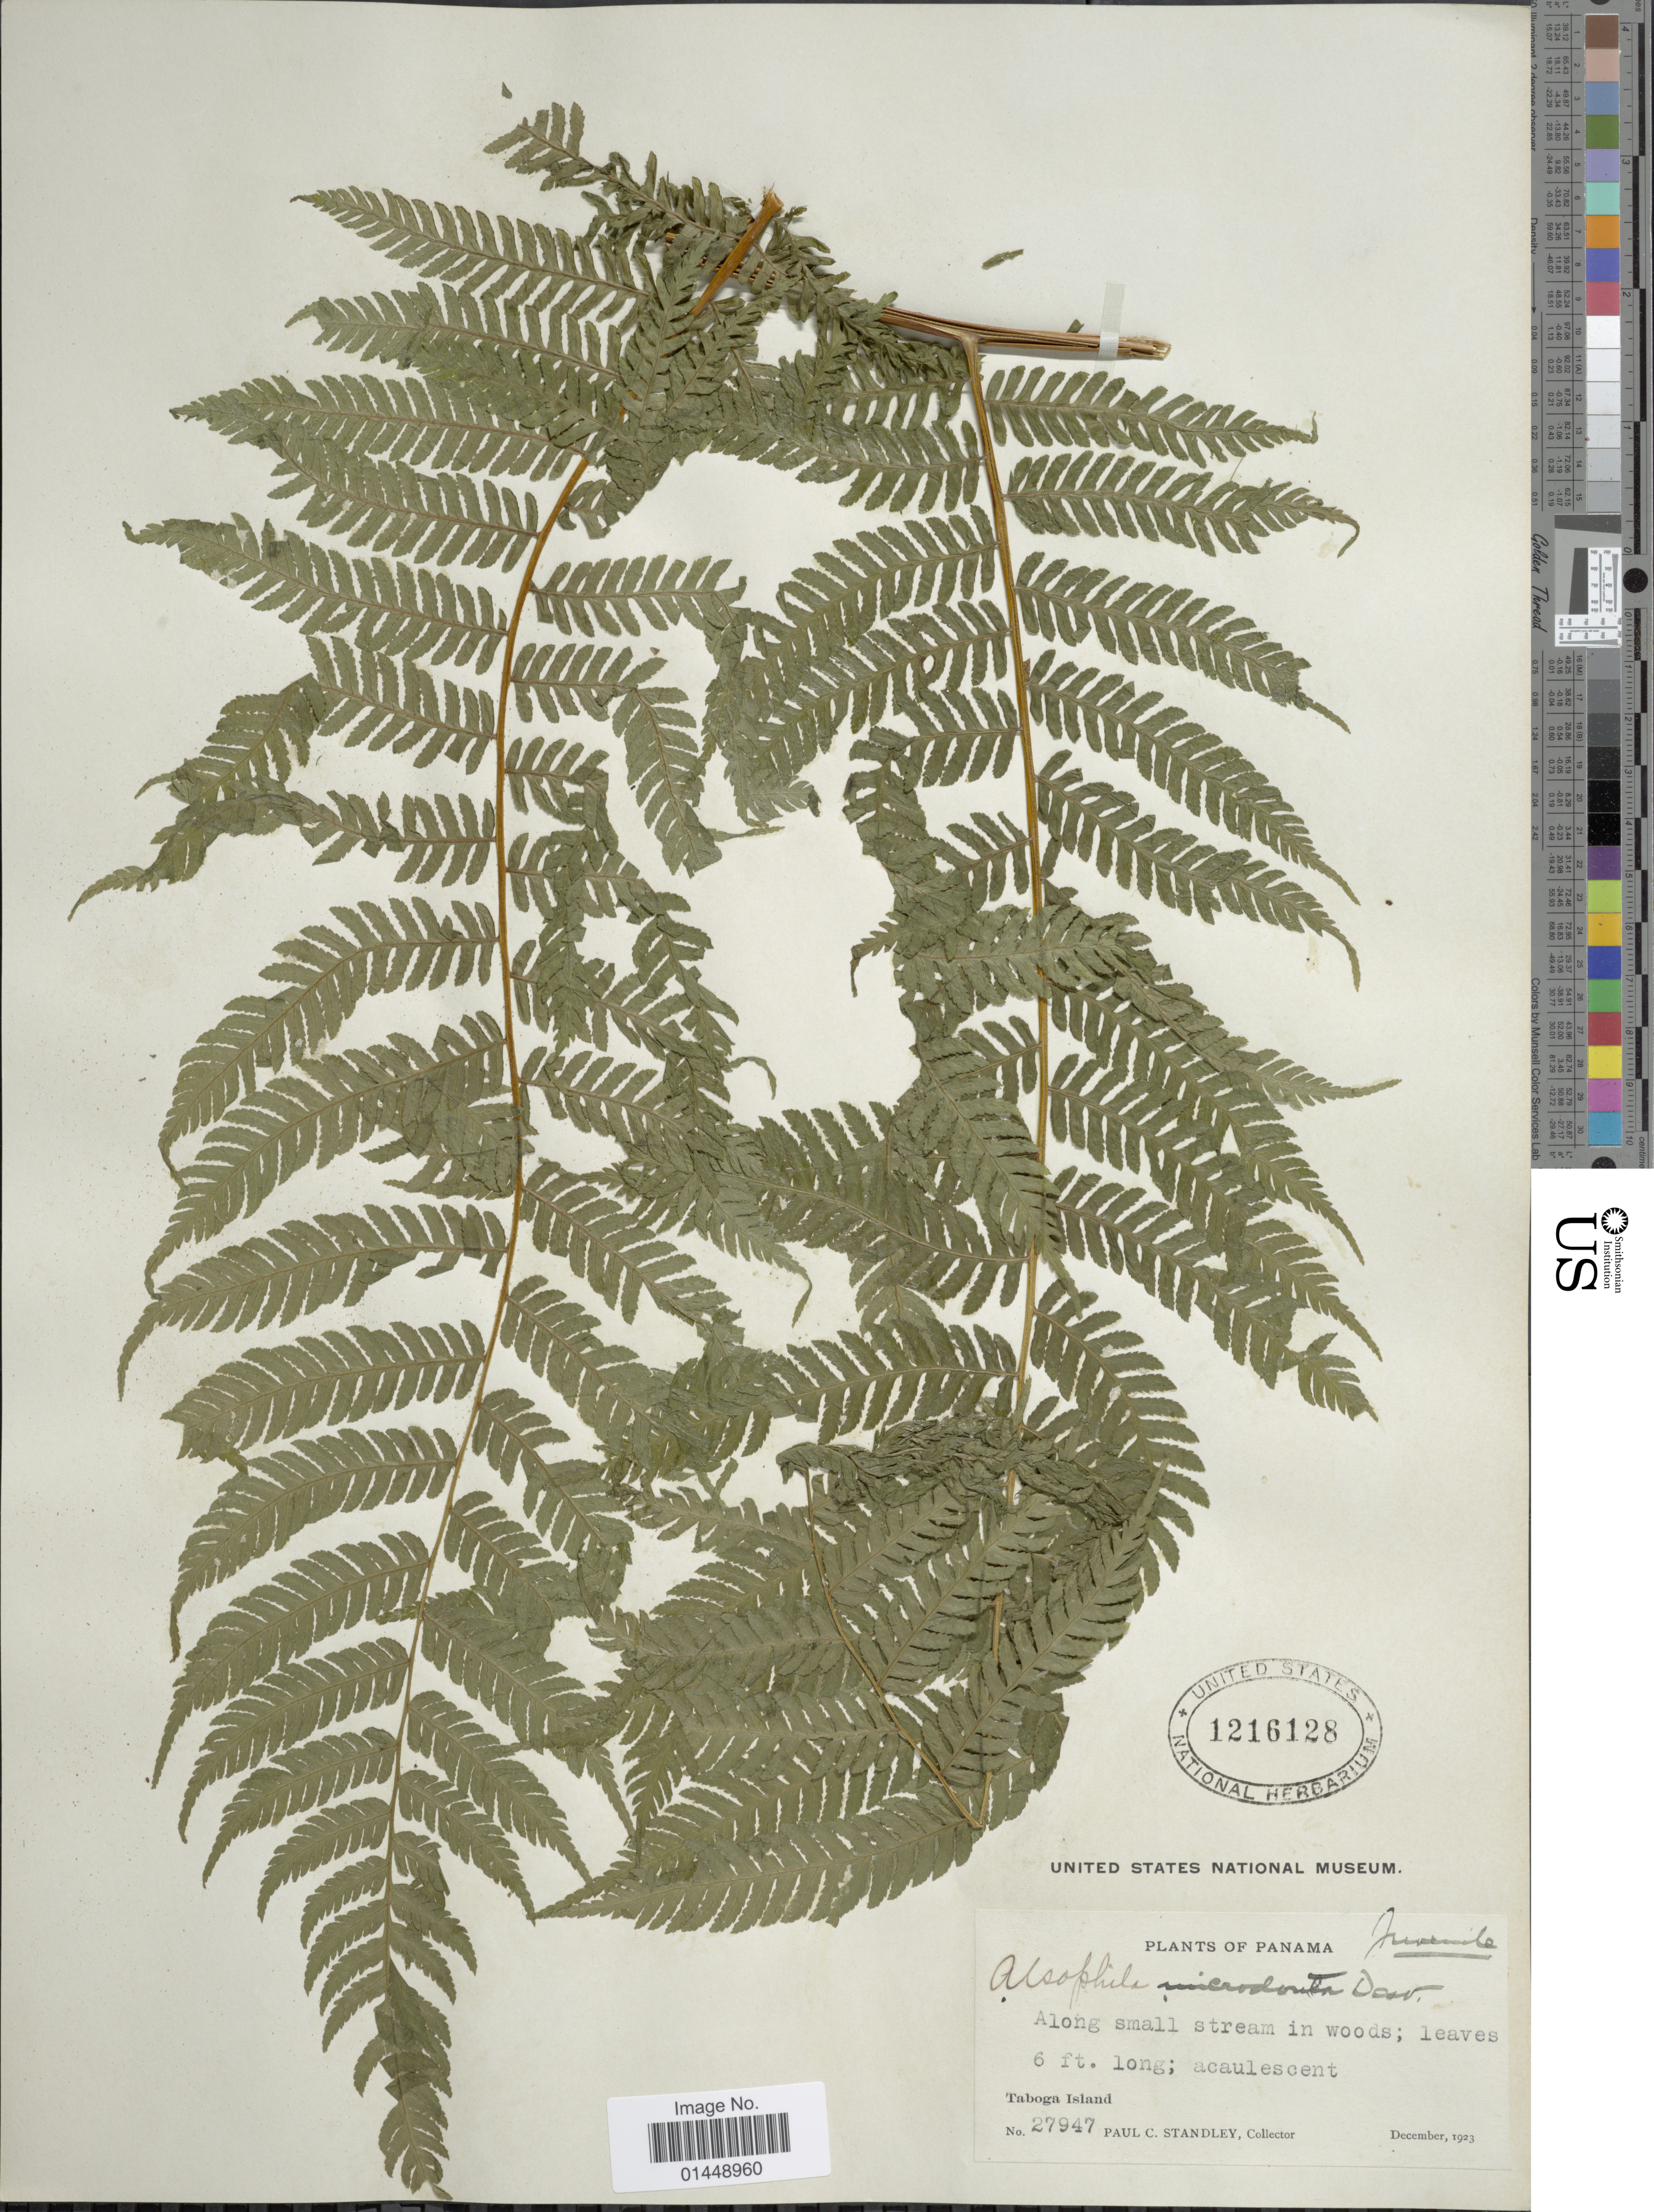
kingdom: Plantae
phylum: Tracheophyta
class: Polypodiopsida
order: Cyatheales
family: Cyatheaceae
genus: Cyathea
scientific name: Cyathea microdonta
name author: (Desv.) Domin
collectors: P. C. Standley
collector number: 27947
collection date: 1923-12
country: Panama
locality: Taboga Island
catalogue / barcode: US 1216128